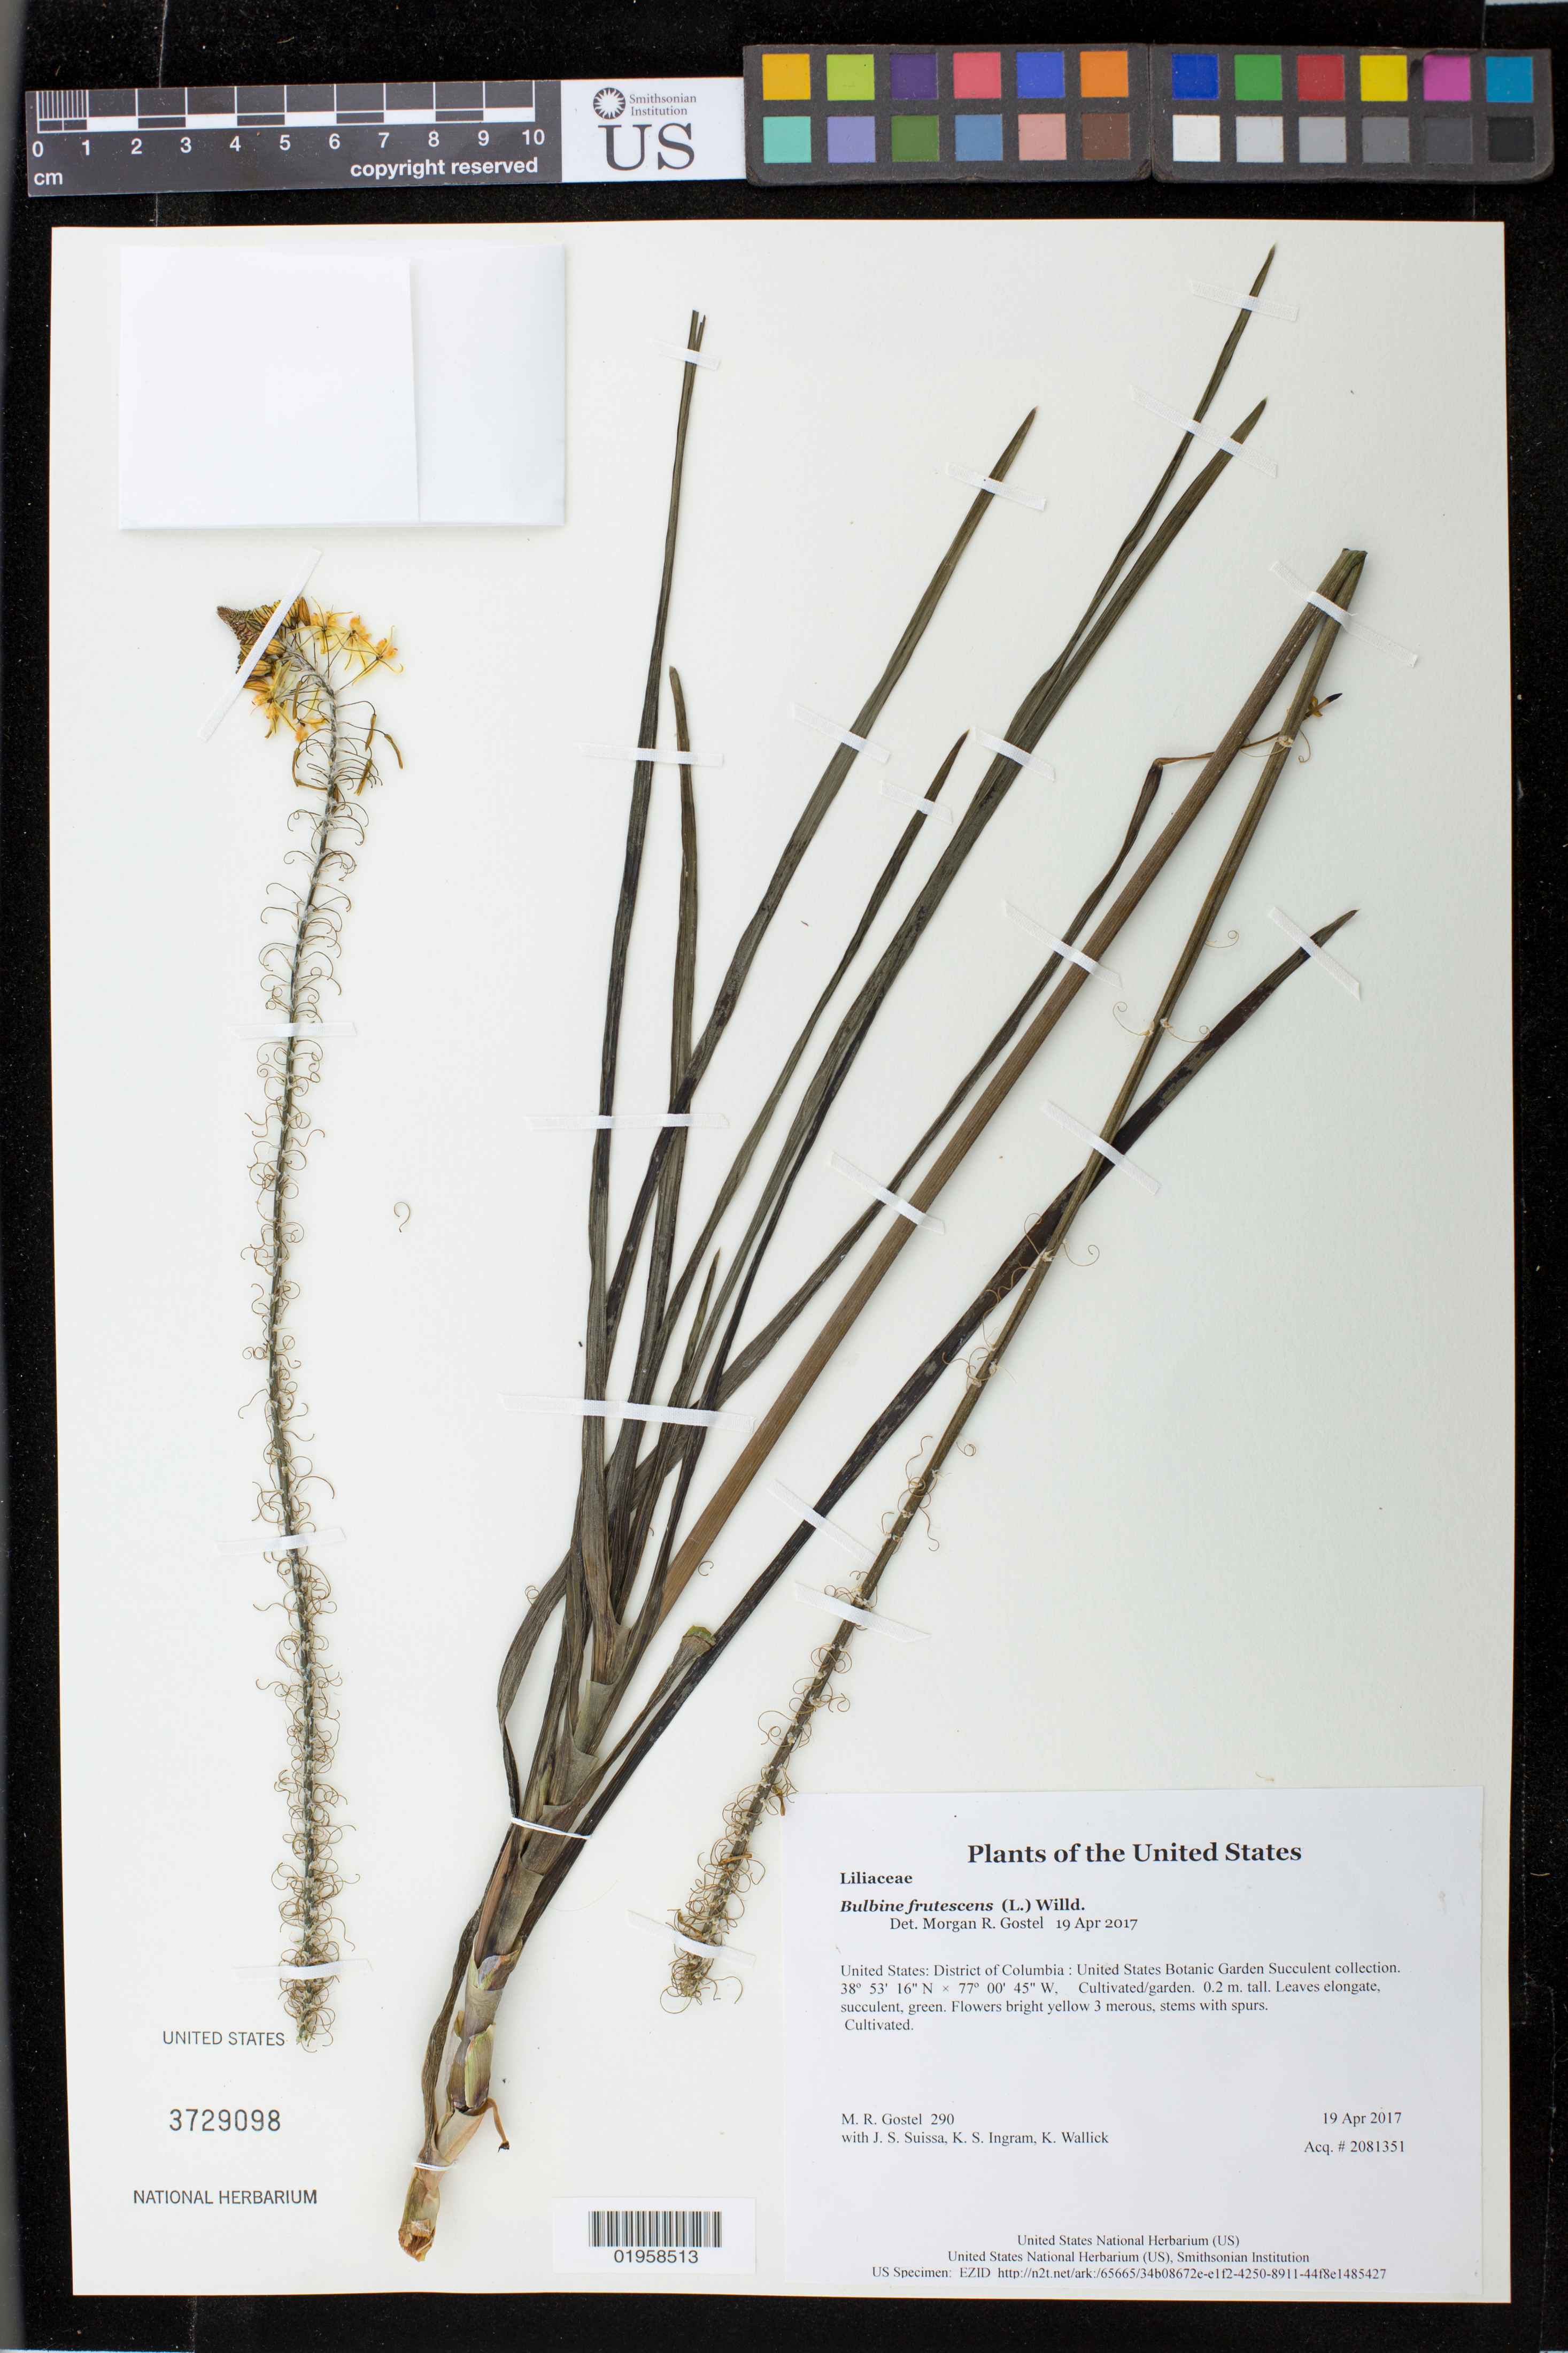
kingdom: Plantae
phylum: Tracheophyta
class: Liliopsida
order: Asparagales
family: Asphodelaceae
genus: Bulbine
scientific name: Bulbine frutescens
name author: (L.) Willd.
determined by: Gostel, M. R.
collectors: M. R. Gostel, J. S. Suissa, K. S. Ingram & K. Wallick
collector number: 290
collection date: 2017-04-19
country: United States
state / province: District of Columbia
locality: United States Botanic Garden Succulent collection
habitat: Cultivated/garden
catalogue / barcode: US 3729098